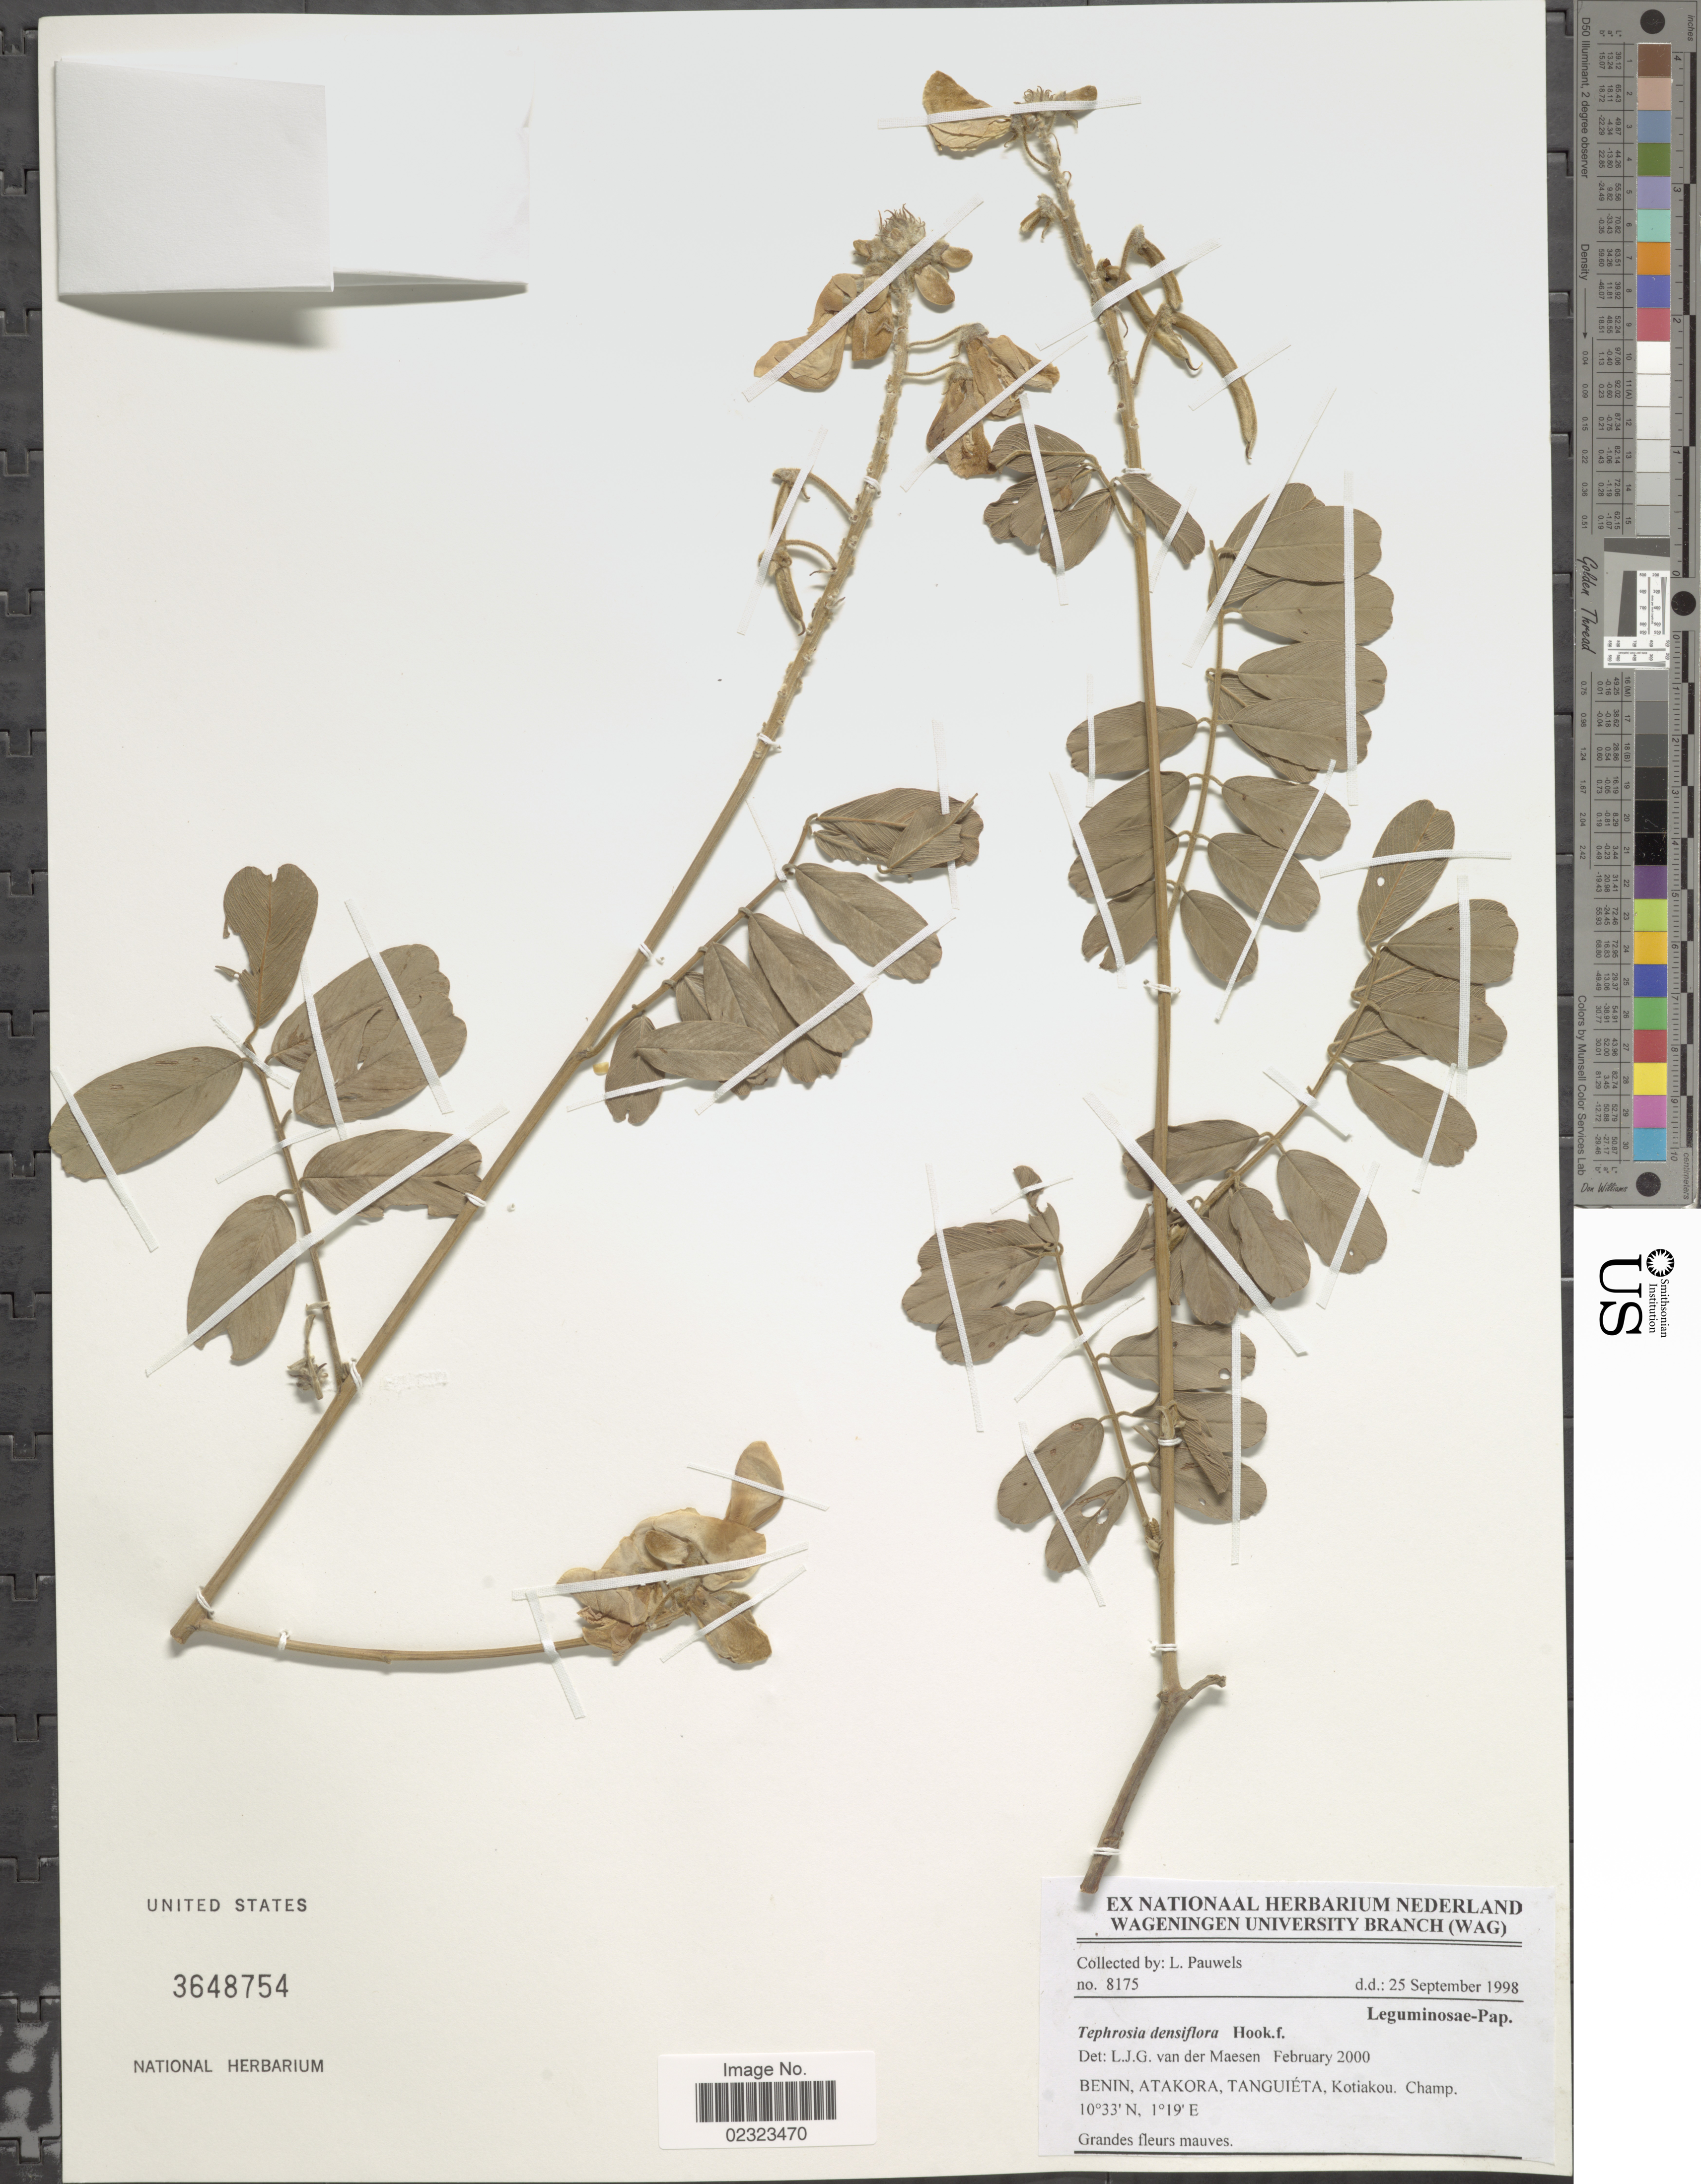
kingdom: Plantae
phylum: Tracheophyta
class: Magnoliopsida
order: Fabales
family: Fabaceae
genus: Tephrosia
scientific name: Tephrosia densiflora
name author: Hook. f.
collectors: L. Pauwels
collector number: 8175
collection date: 1998-09-25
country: Benin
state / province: Atakora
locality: Benin, Atakora, Tanguieta, Kotiakou, Champ.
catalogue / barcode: US 3648754